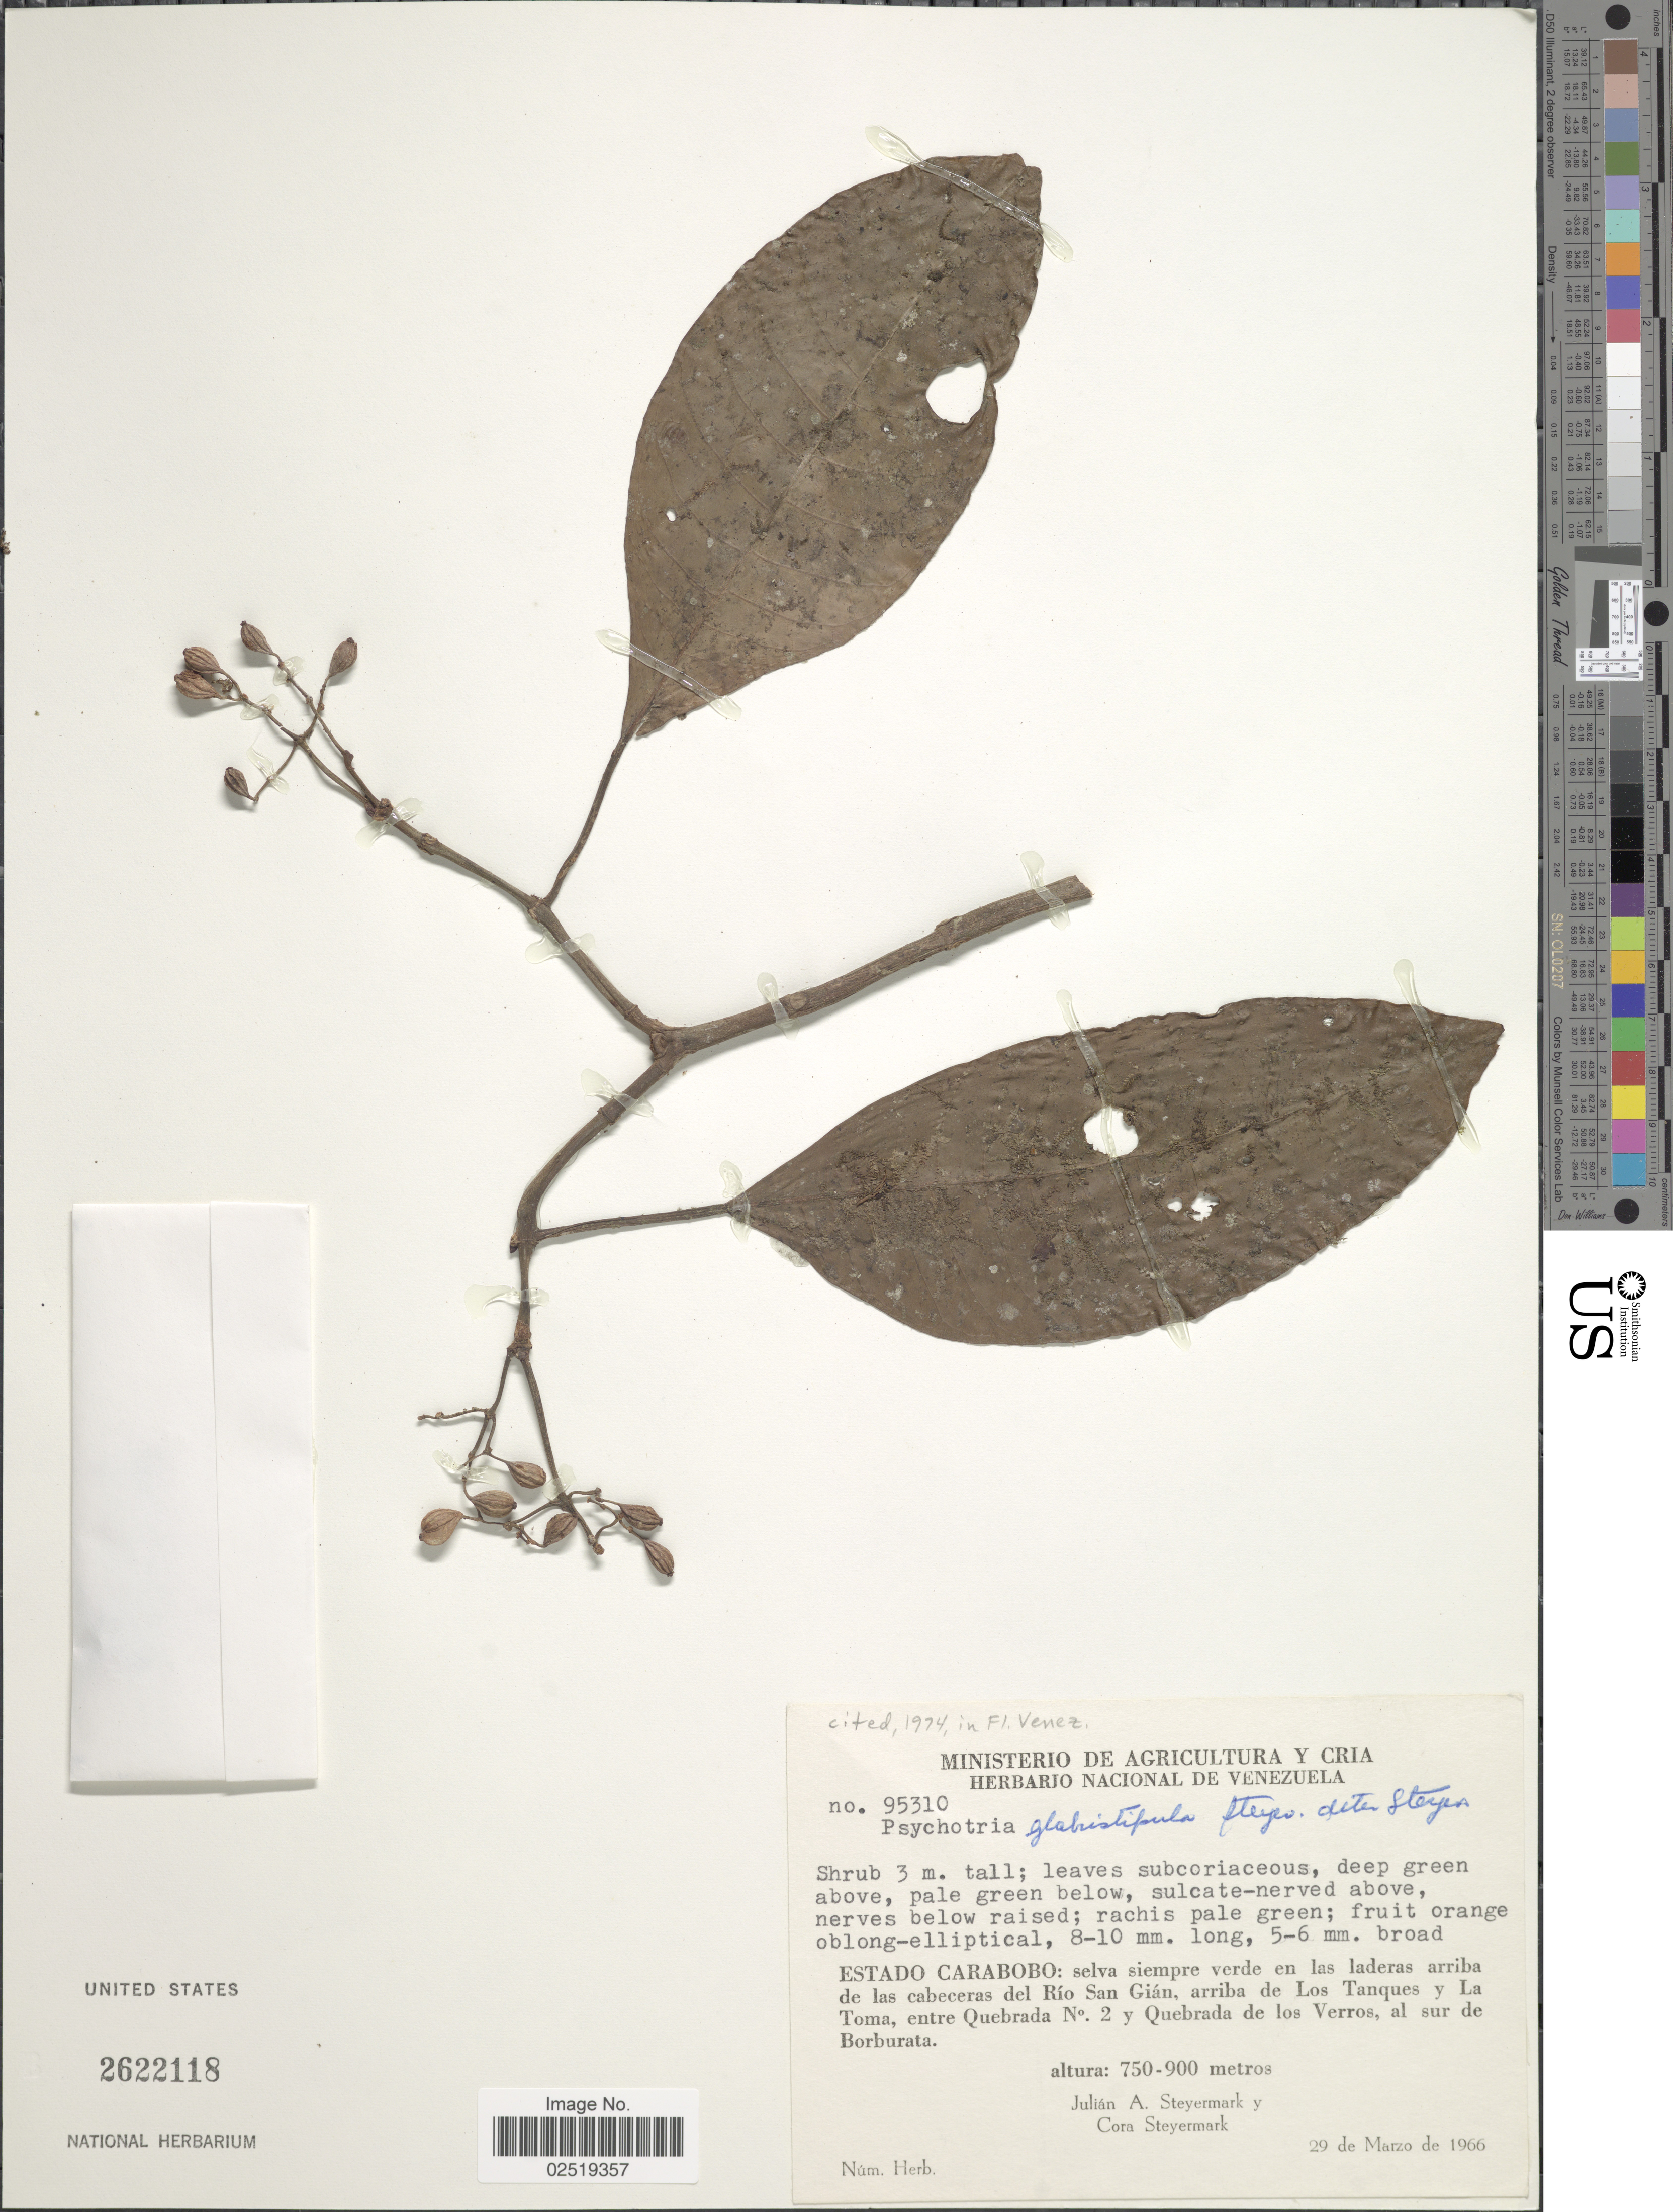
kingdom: Plantae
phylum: Tracheophyta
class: Magnoliopsida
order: Gentianales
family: Rubiaceae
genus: Psychotria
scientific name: Psychotria glabristipula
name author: Steyerm.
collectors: J. Steyermark & C. Steyermark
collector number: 95310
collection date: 1966-03-29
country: Venezuela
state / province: Carabobo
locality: Estado Carabobo: selva siempre verde en las laderas arriba de las cabeceras del Rio San Gian, arriba de Los Tanques y La Toma, entre Quebrada No. 2 y Quebrada de los Verros, al sur de Borburata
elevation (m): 750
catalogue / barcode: US 2622118